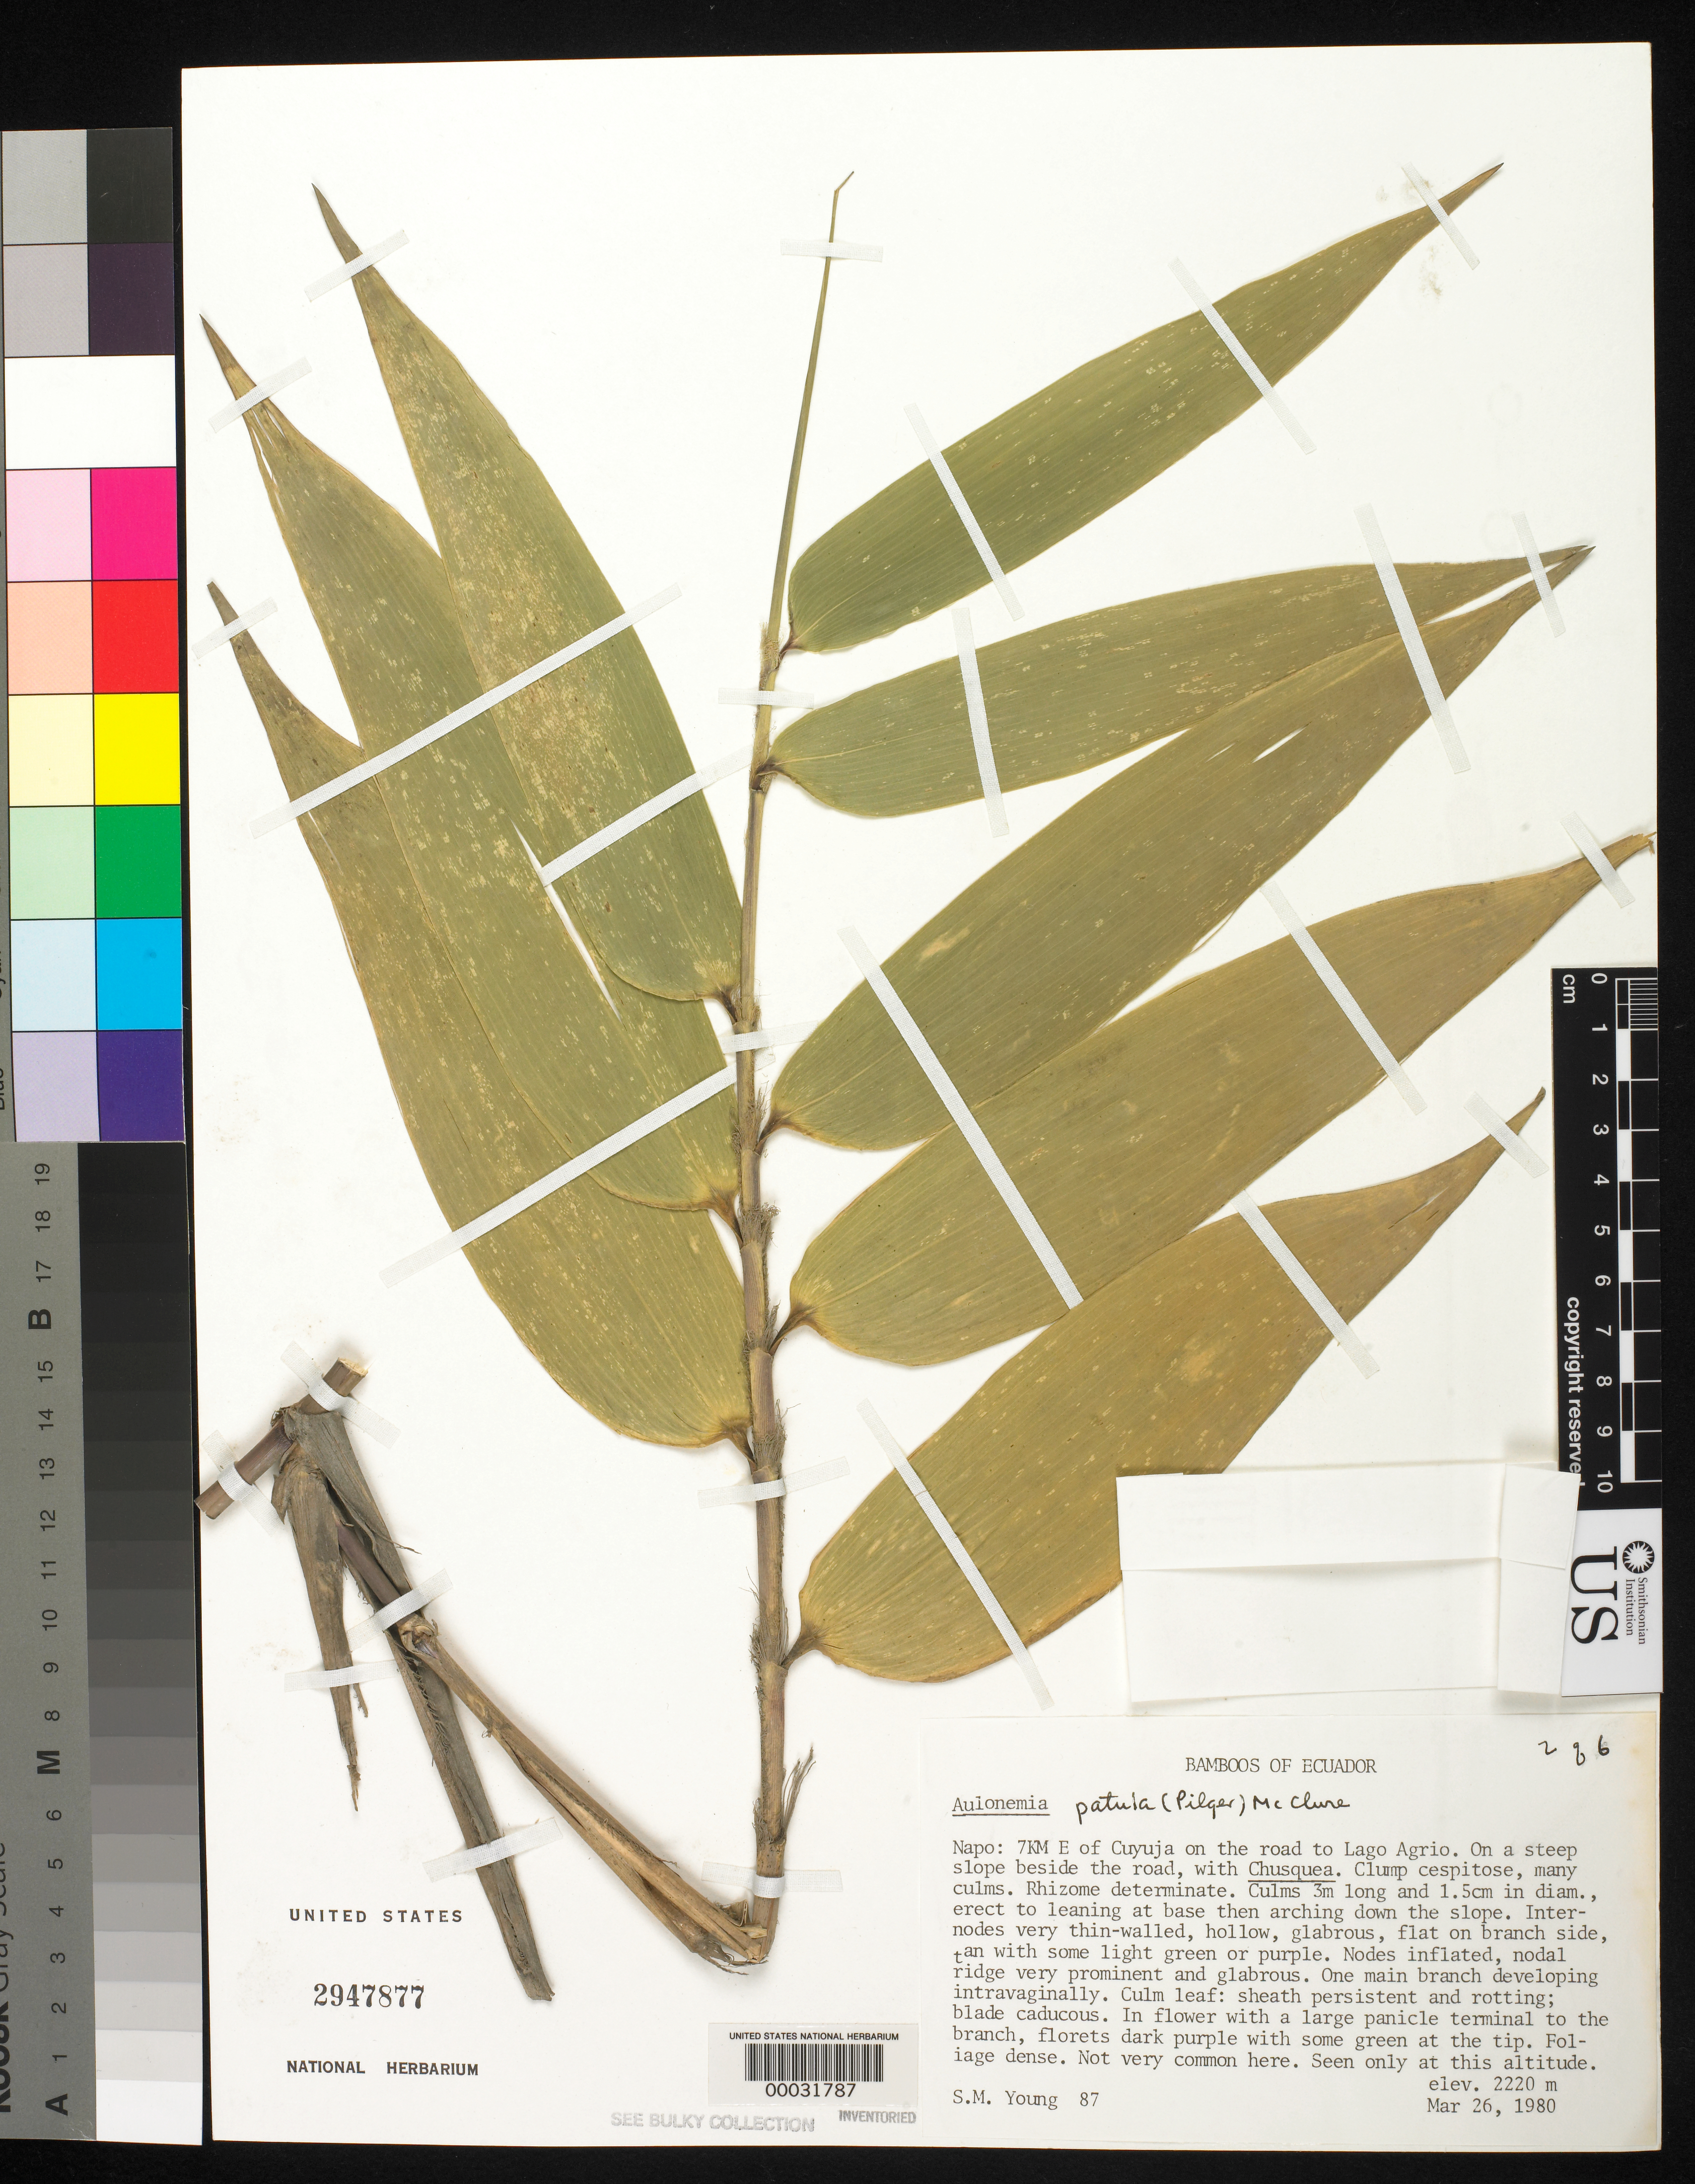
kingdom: Plantae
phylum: Tracheophyta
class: Liliopsida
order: Poales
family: Poaceae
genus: Aulonemia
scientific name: Aulonemia patula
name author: (Pilg.) McClure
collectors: S. Young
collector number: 87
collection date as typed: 26 Mar 1980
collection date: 1980-03-26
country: Ecuador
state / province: Napo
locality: Cuyuja, lago agRio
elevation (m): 2220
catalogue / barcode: US 2947877